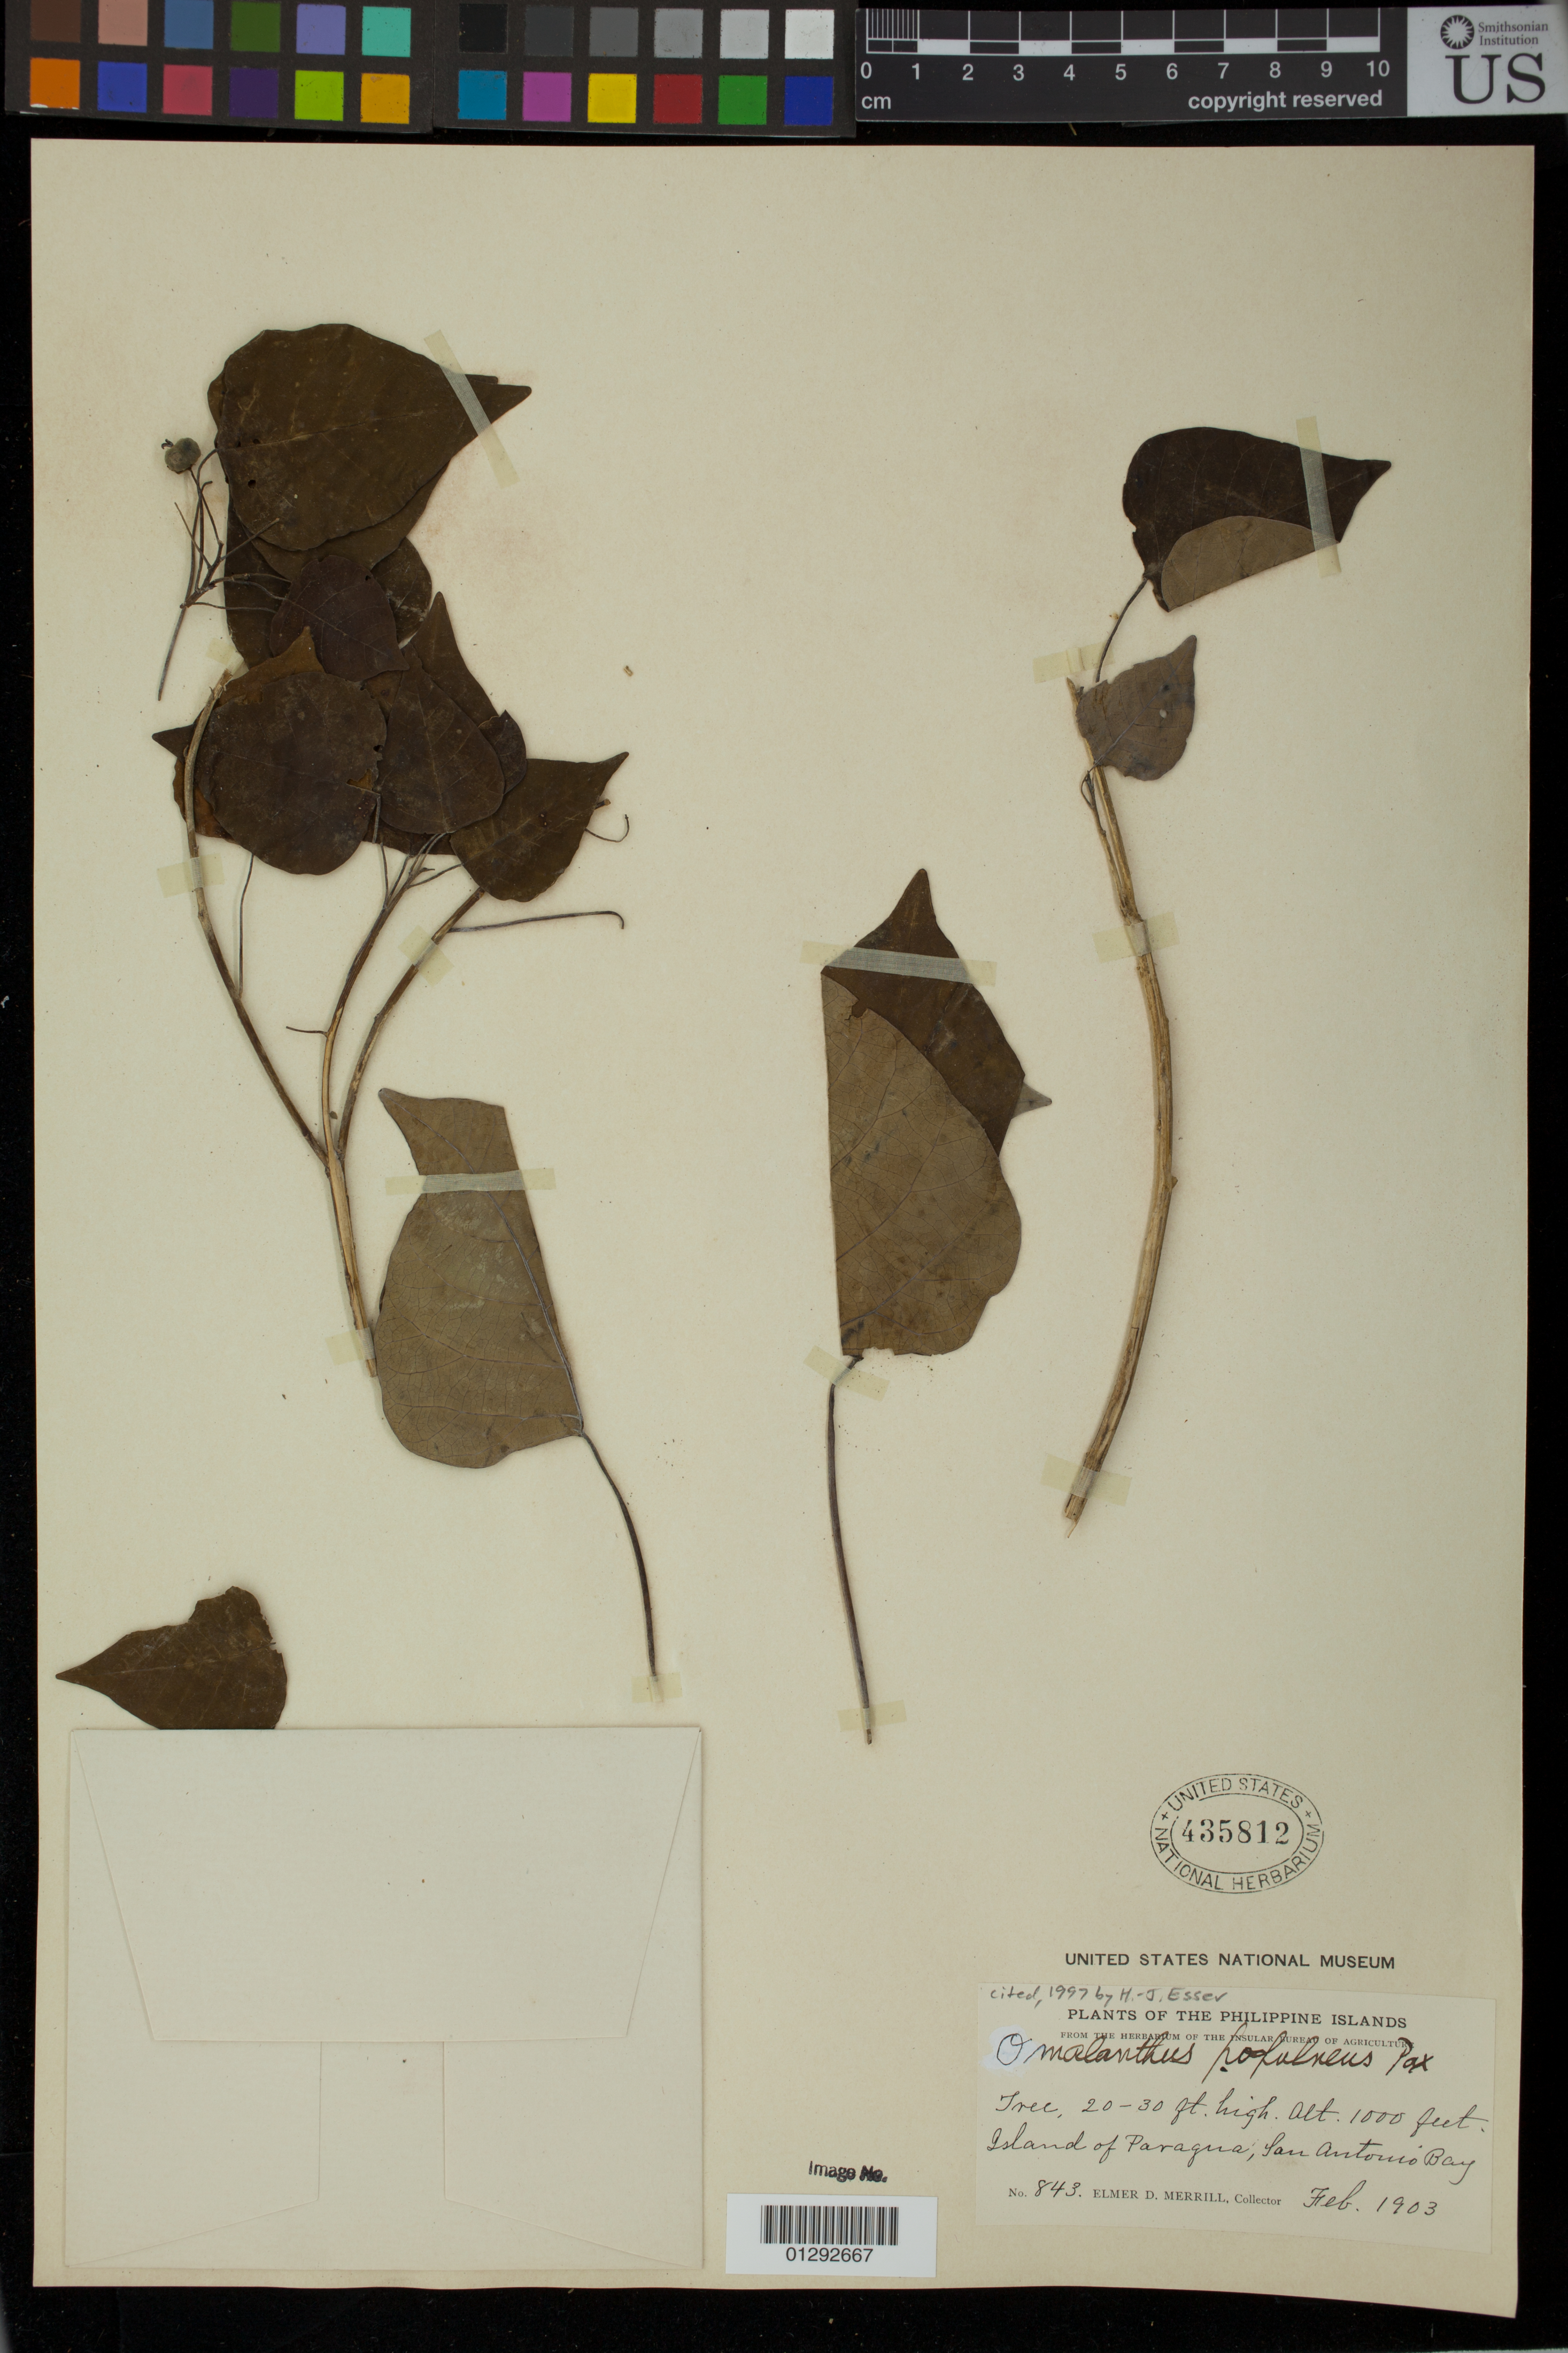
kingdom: Plantae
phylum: Tracheophyta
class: Magnoliopsida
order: Malpighiales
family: Euphorbiaceae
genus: Homalanthus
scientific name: Homalanthus populneus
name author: (Geiseler) Kuntze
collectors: E. D. Merrill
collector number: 843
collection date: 1903-02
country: Philippines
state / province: Mimaropa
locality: Island of Paragua [Palawan], San Antonio Bay.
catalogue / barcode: US 435812